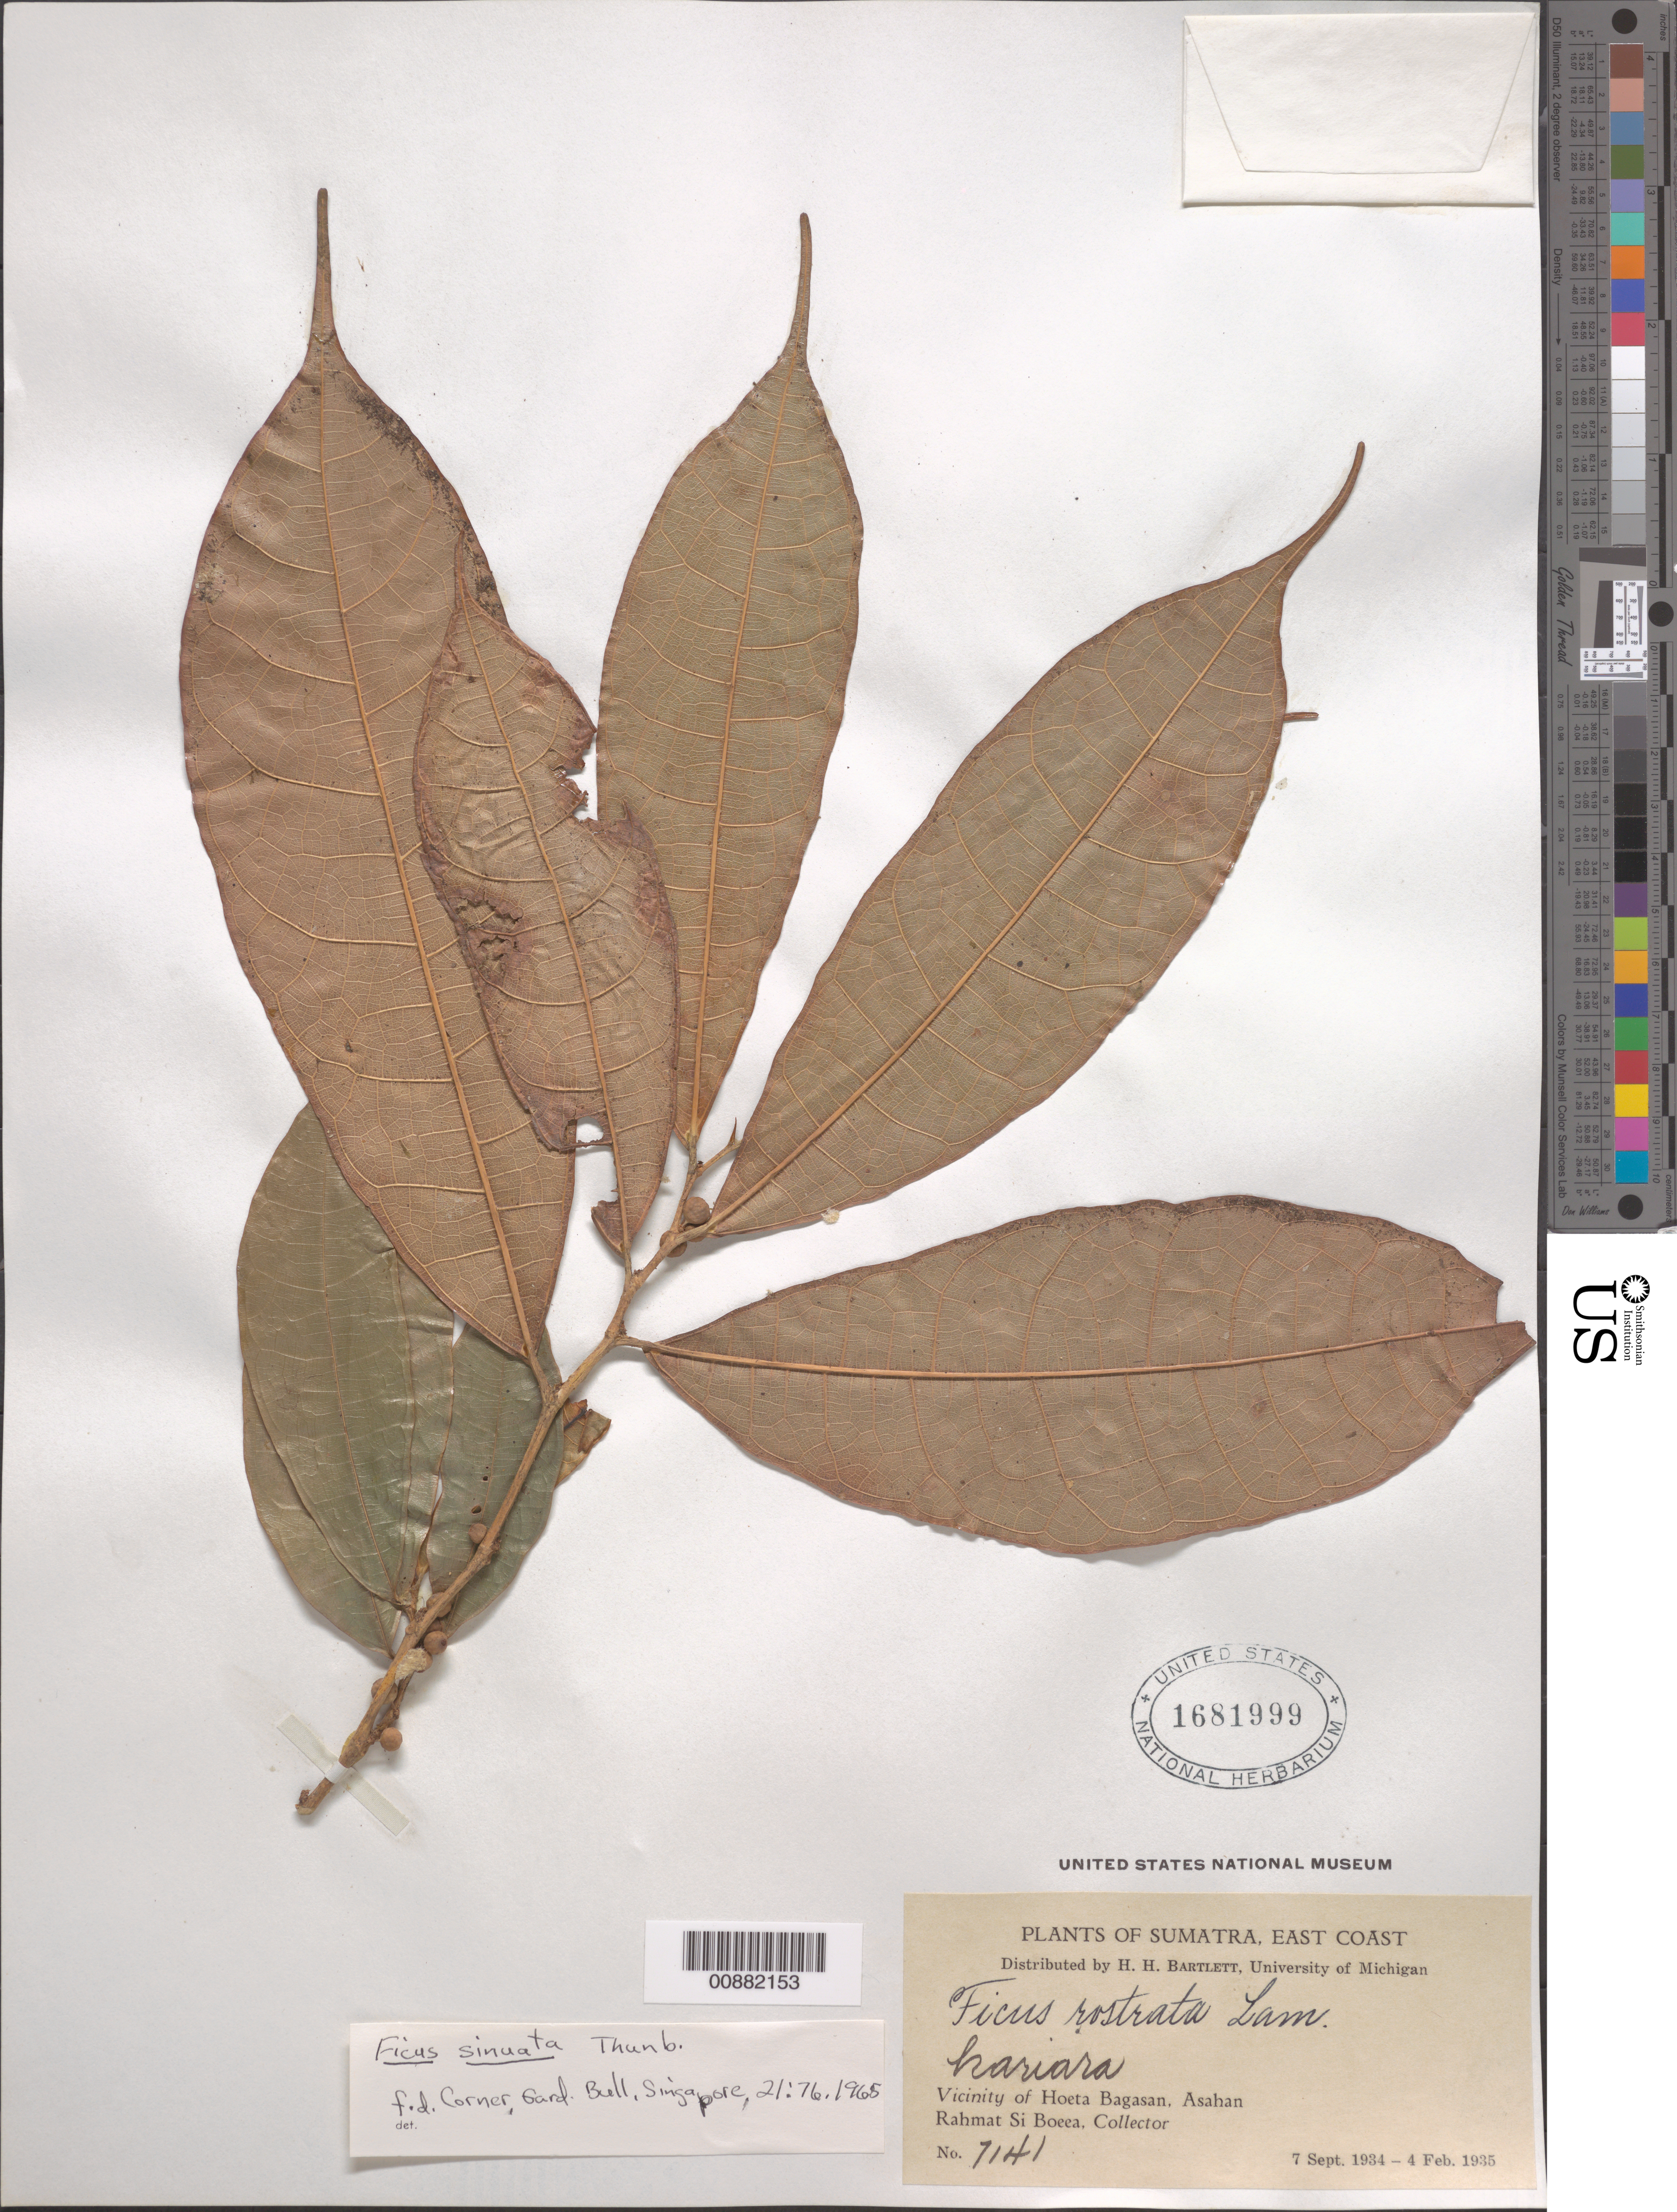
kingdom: Plantae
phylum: Tracheophyta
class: Magnoliopsida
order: Rosales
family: Moraceae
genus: Ficus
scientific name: Ficus sinuata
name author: Thunb.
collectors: Rahmat Si Boeea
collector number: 71471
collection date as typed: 04 Feb 1935 to 07 Sep 1935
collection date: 1935-02-04/1935-09-07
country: Indonesia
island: Sumatra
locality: Vicinity of Hoeta Bagasan, Asahan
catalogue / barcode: US 1681999